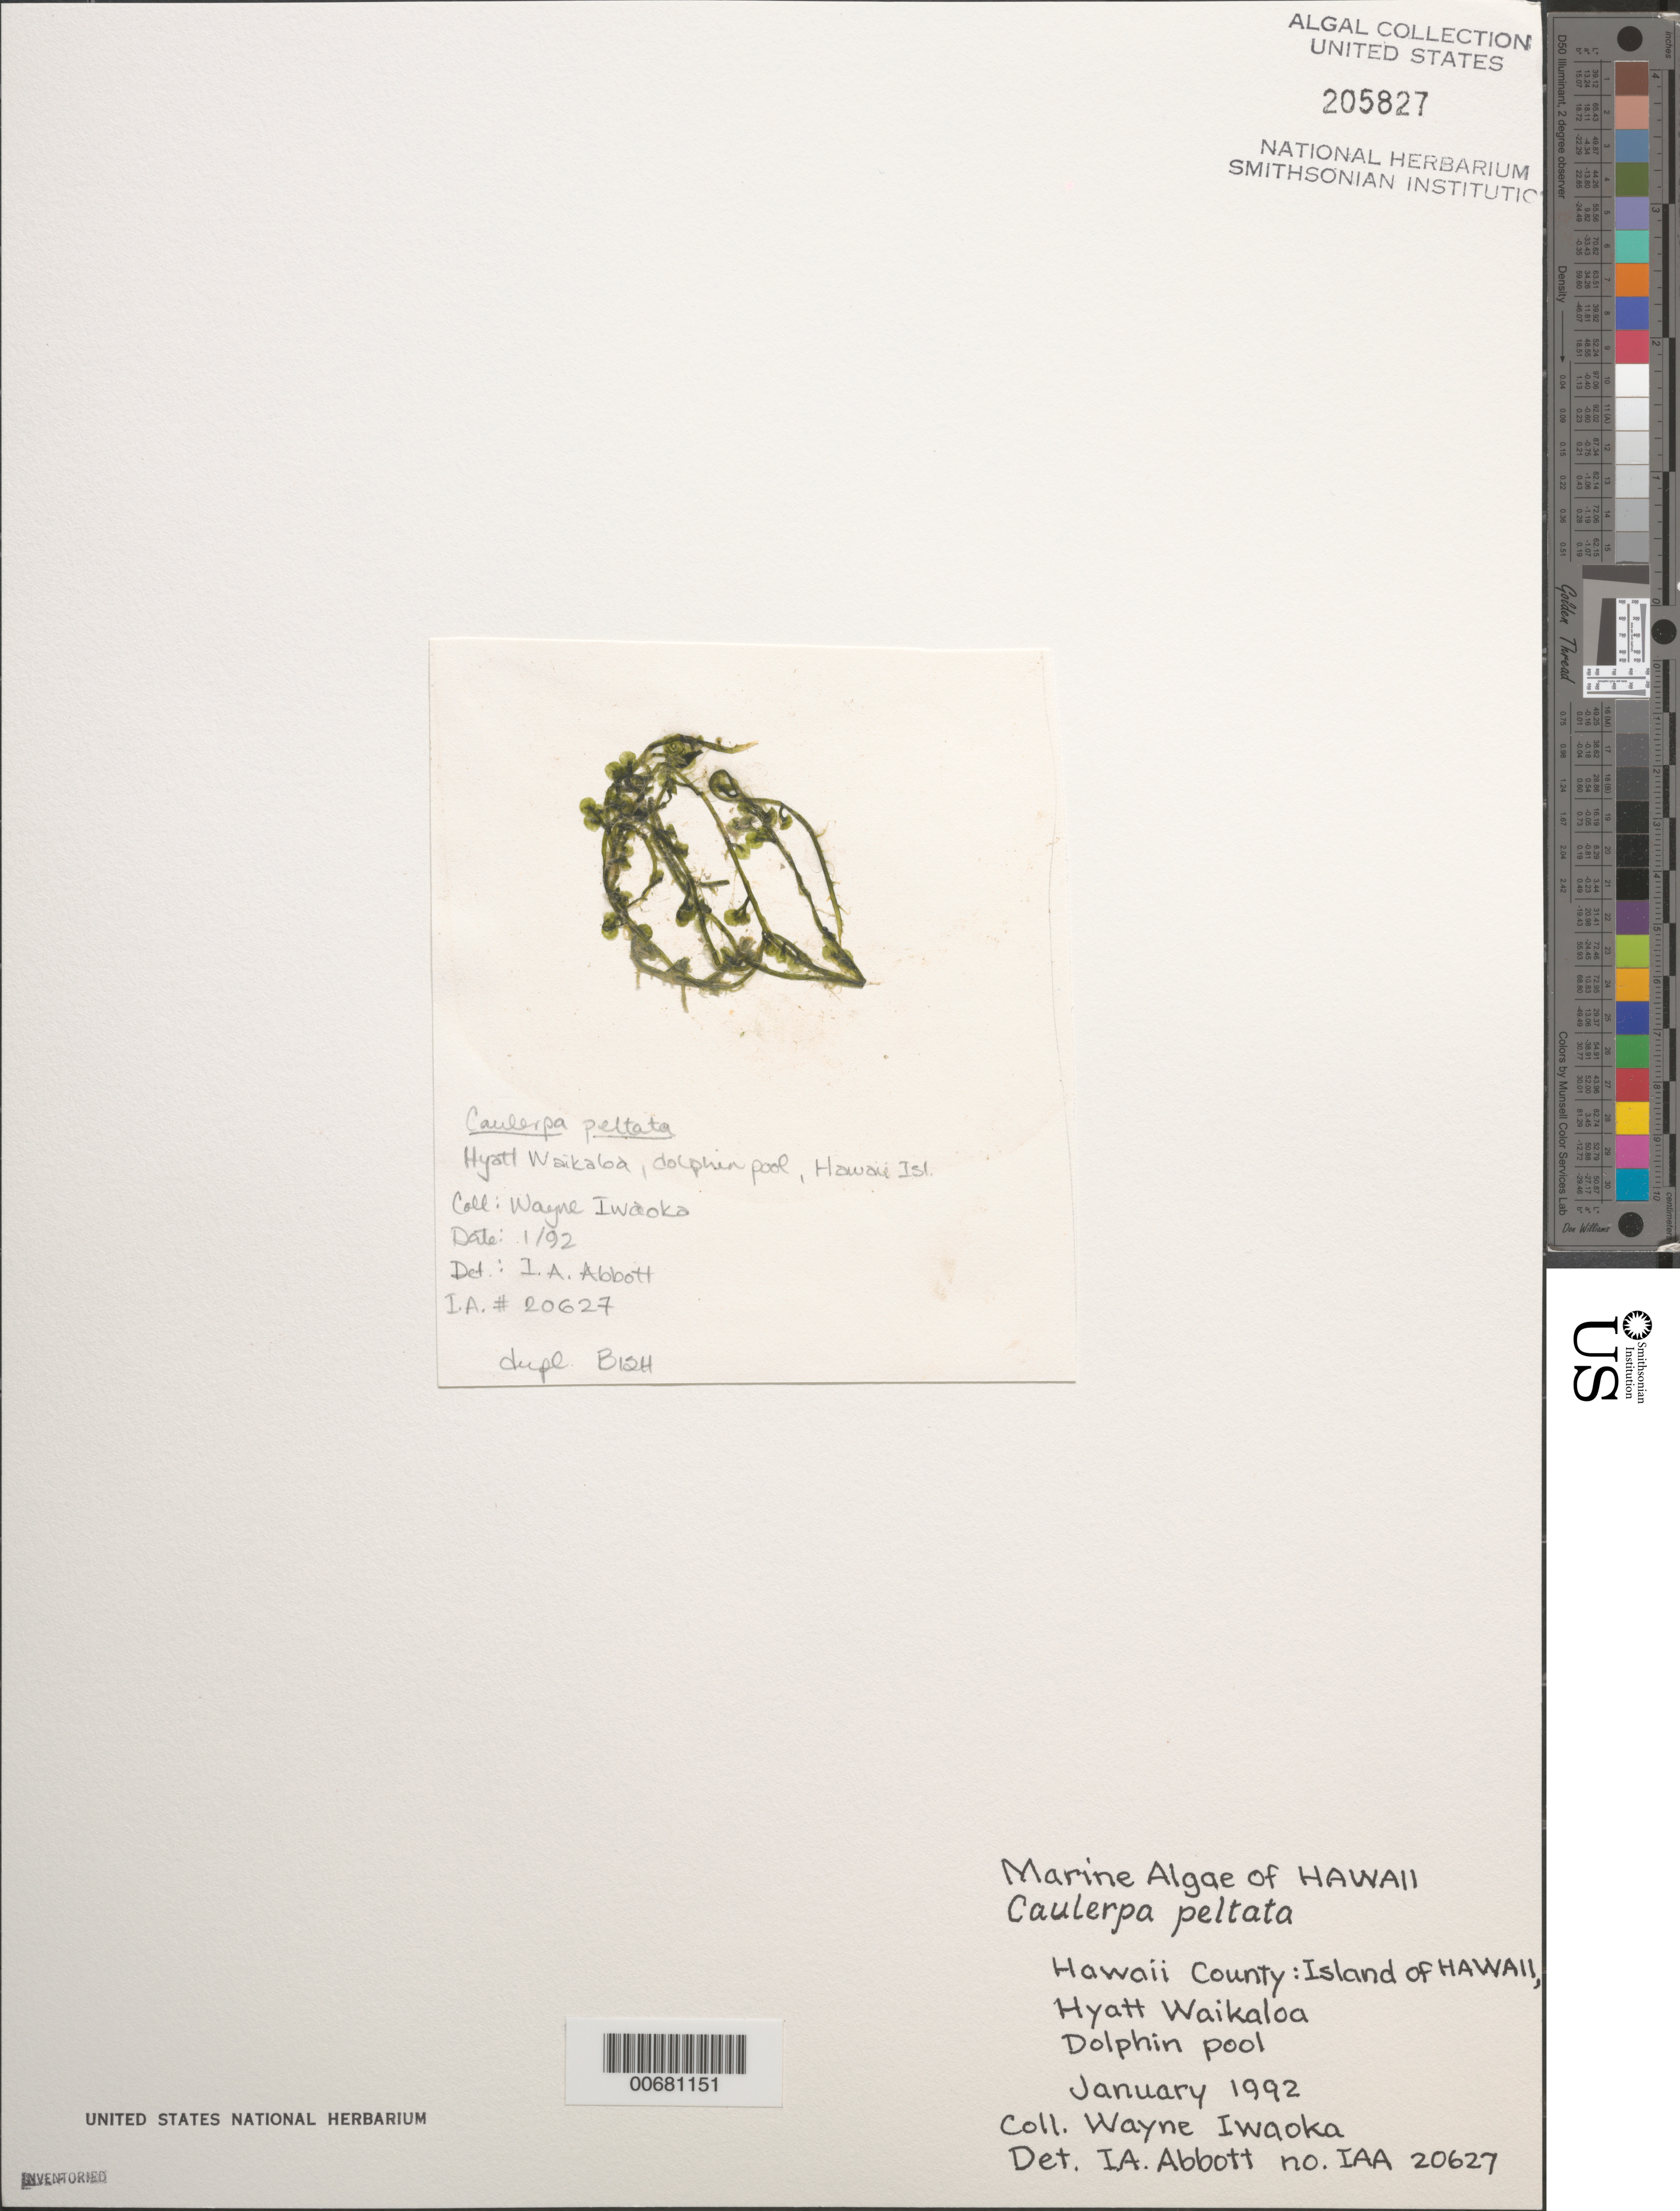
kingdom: Plantae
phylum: Chlorophyta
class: Ulvophyceae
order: Ulvales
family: Ulvaceae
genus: Ulva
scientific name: Ulva linza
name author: L.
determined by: Algae name updating Project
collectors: W. Iwaoka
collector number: IAA 20627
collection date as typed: Jan 1992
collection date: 1992-01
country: United States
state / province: Hawaii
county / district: Hawaii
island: Hawaii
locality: Hyatt Waikaloa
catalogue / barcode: US 205827